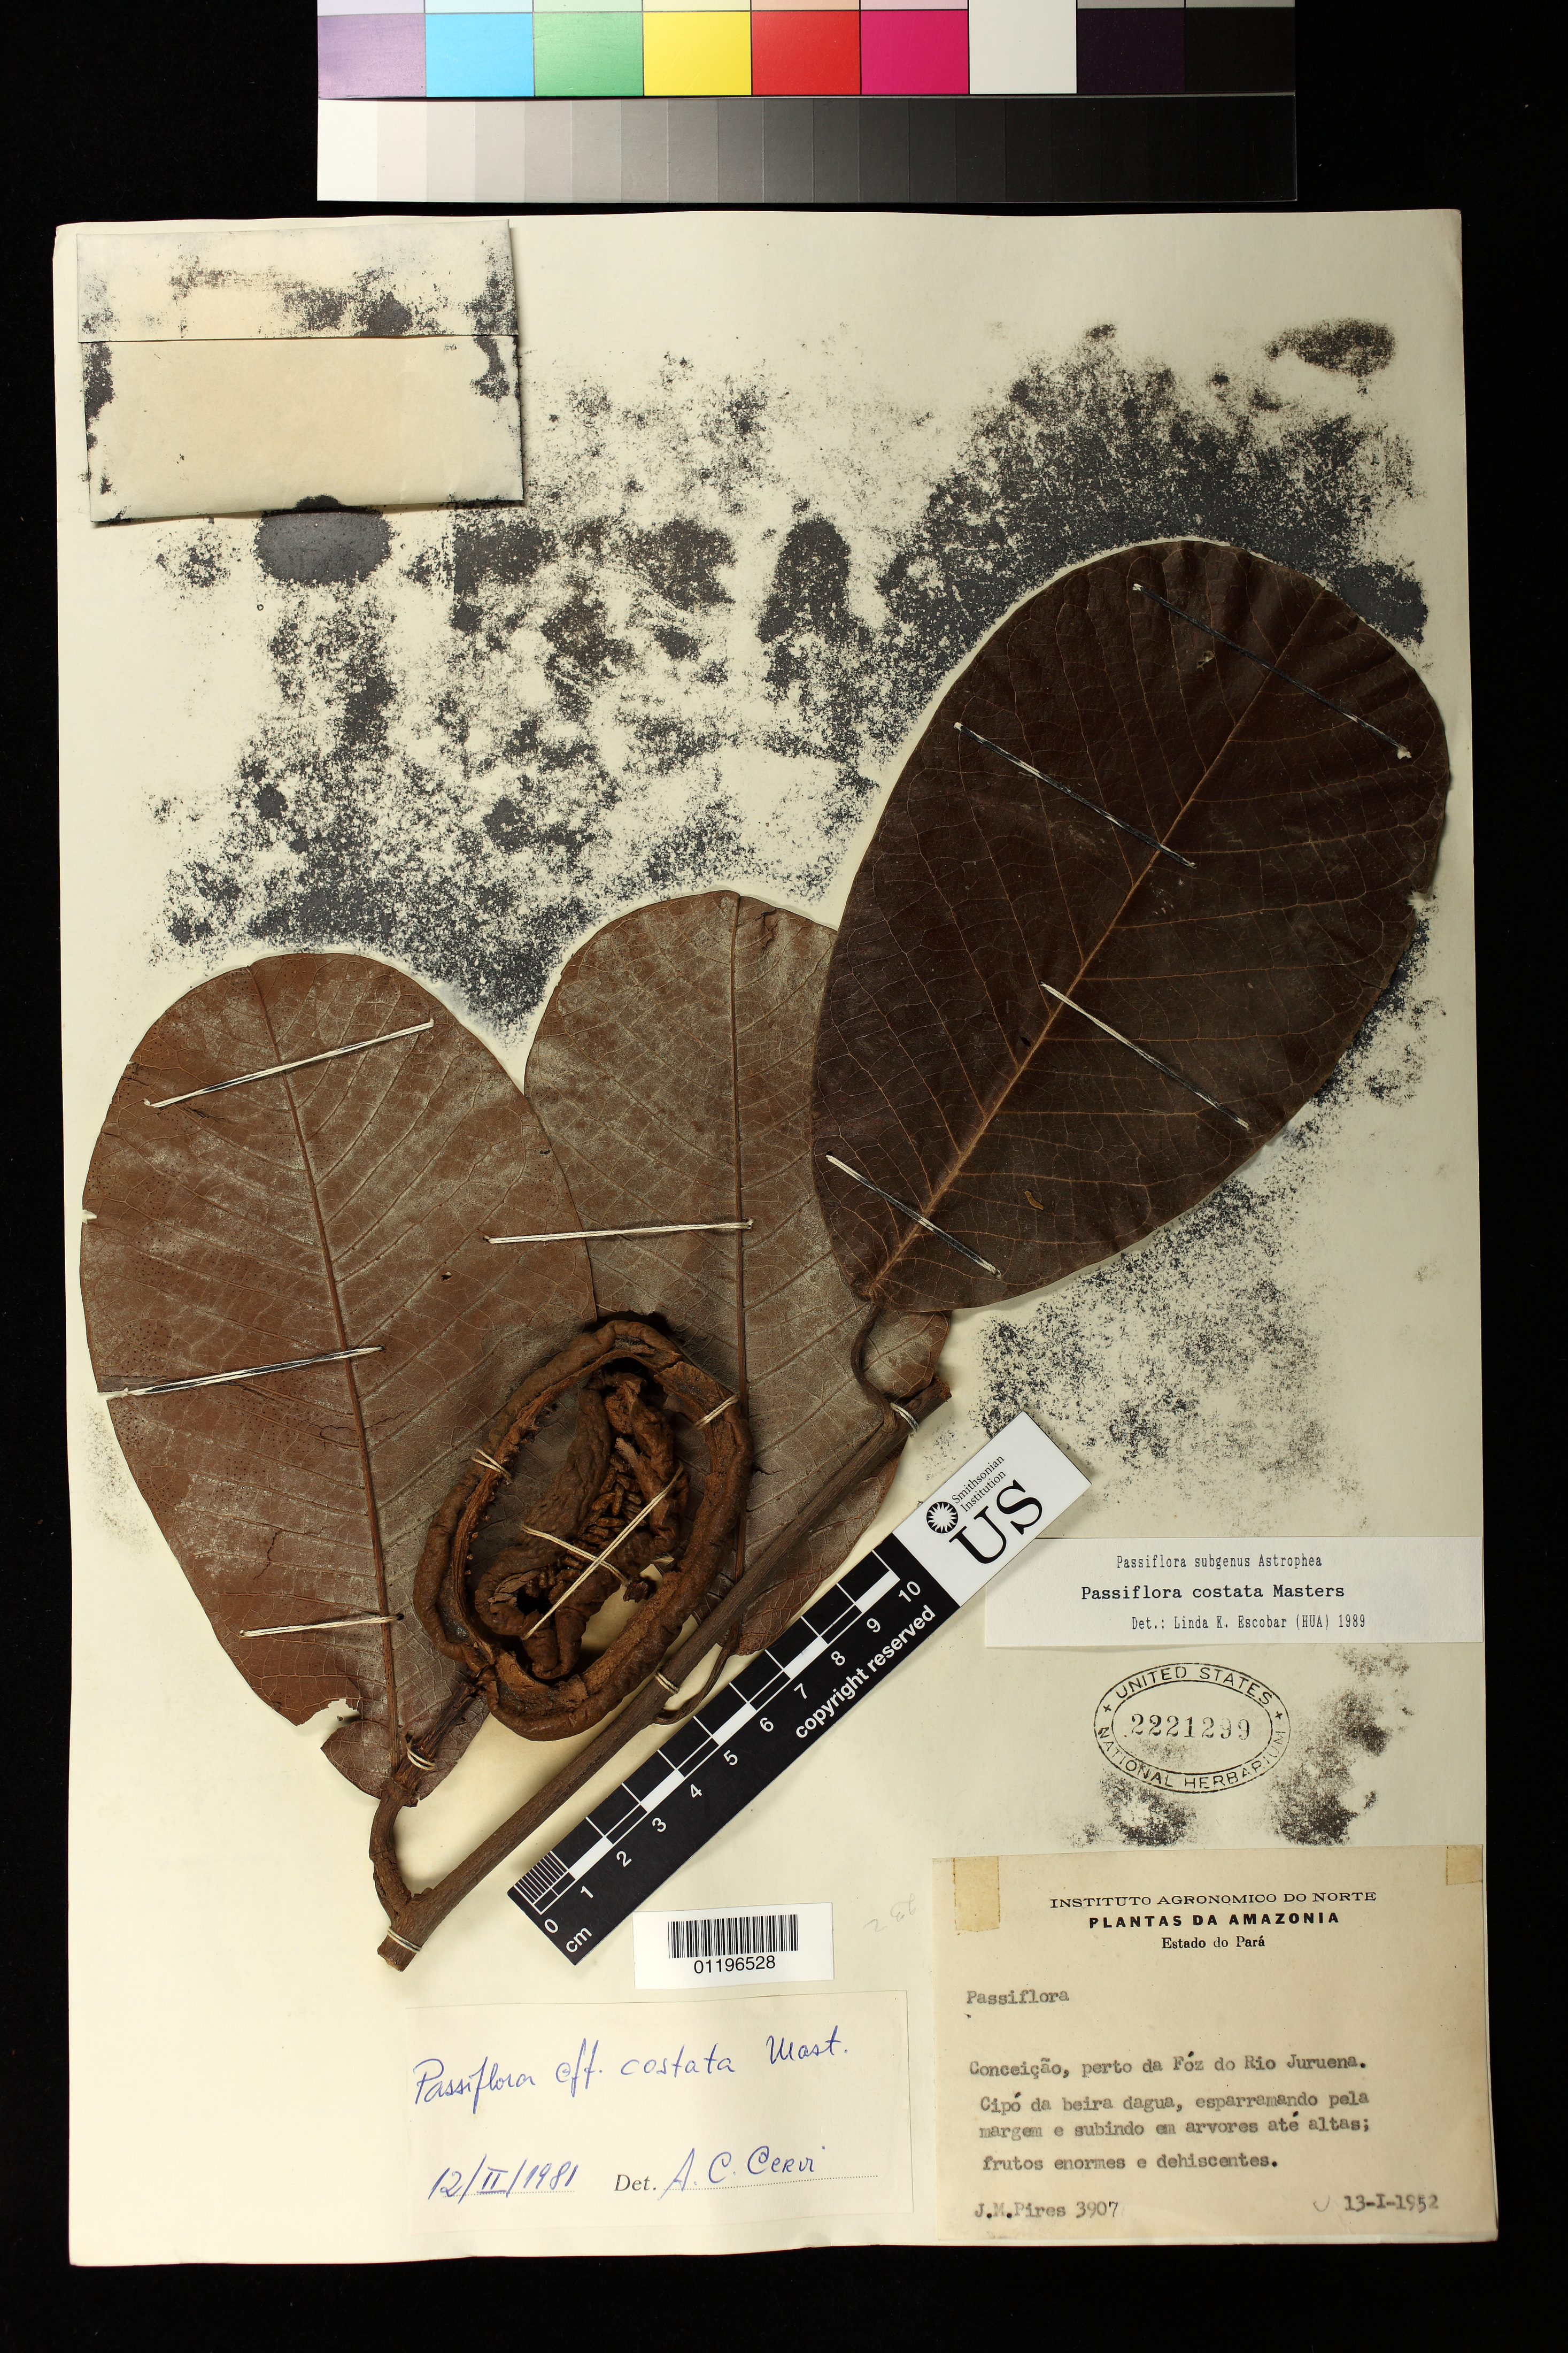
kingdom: Plantae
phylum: Tracheophyta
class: Magnoliopsida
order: Malpighiales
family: Passifloraceae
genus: Passiflora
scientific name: Passiflora costata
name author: Mast.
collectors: J. M. Pires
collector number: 3907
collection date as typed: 13 Jan 1952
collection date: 1952-01-13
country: Brazil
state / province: Pará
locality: Estado do Para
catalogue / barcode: US 2221299